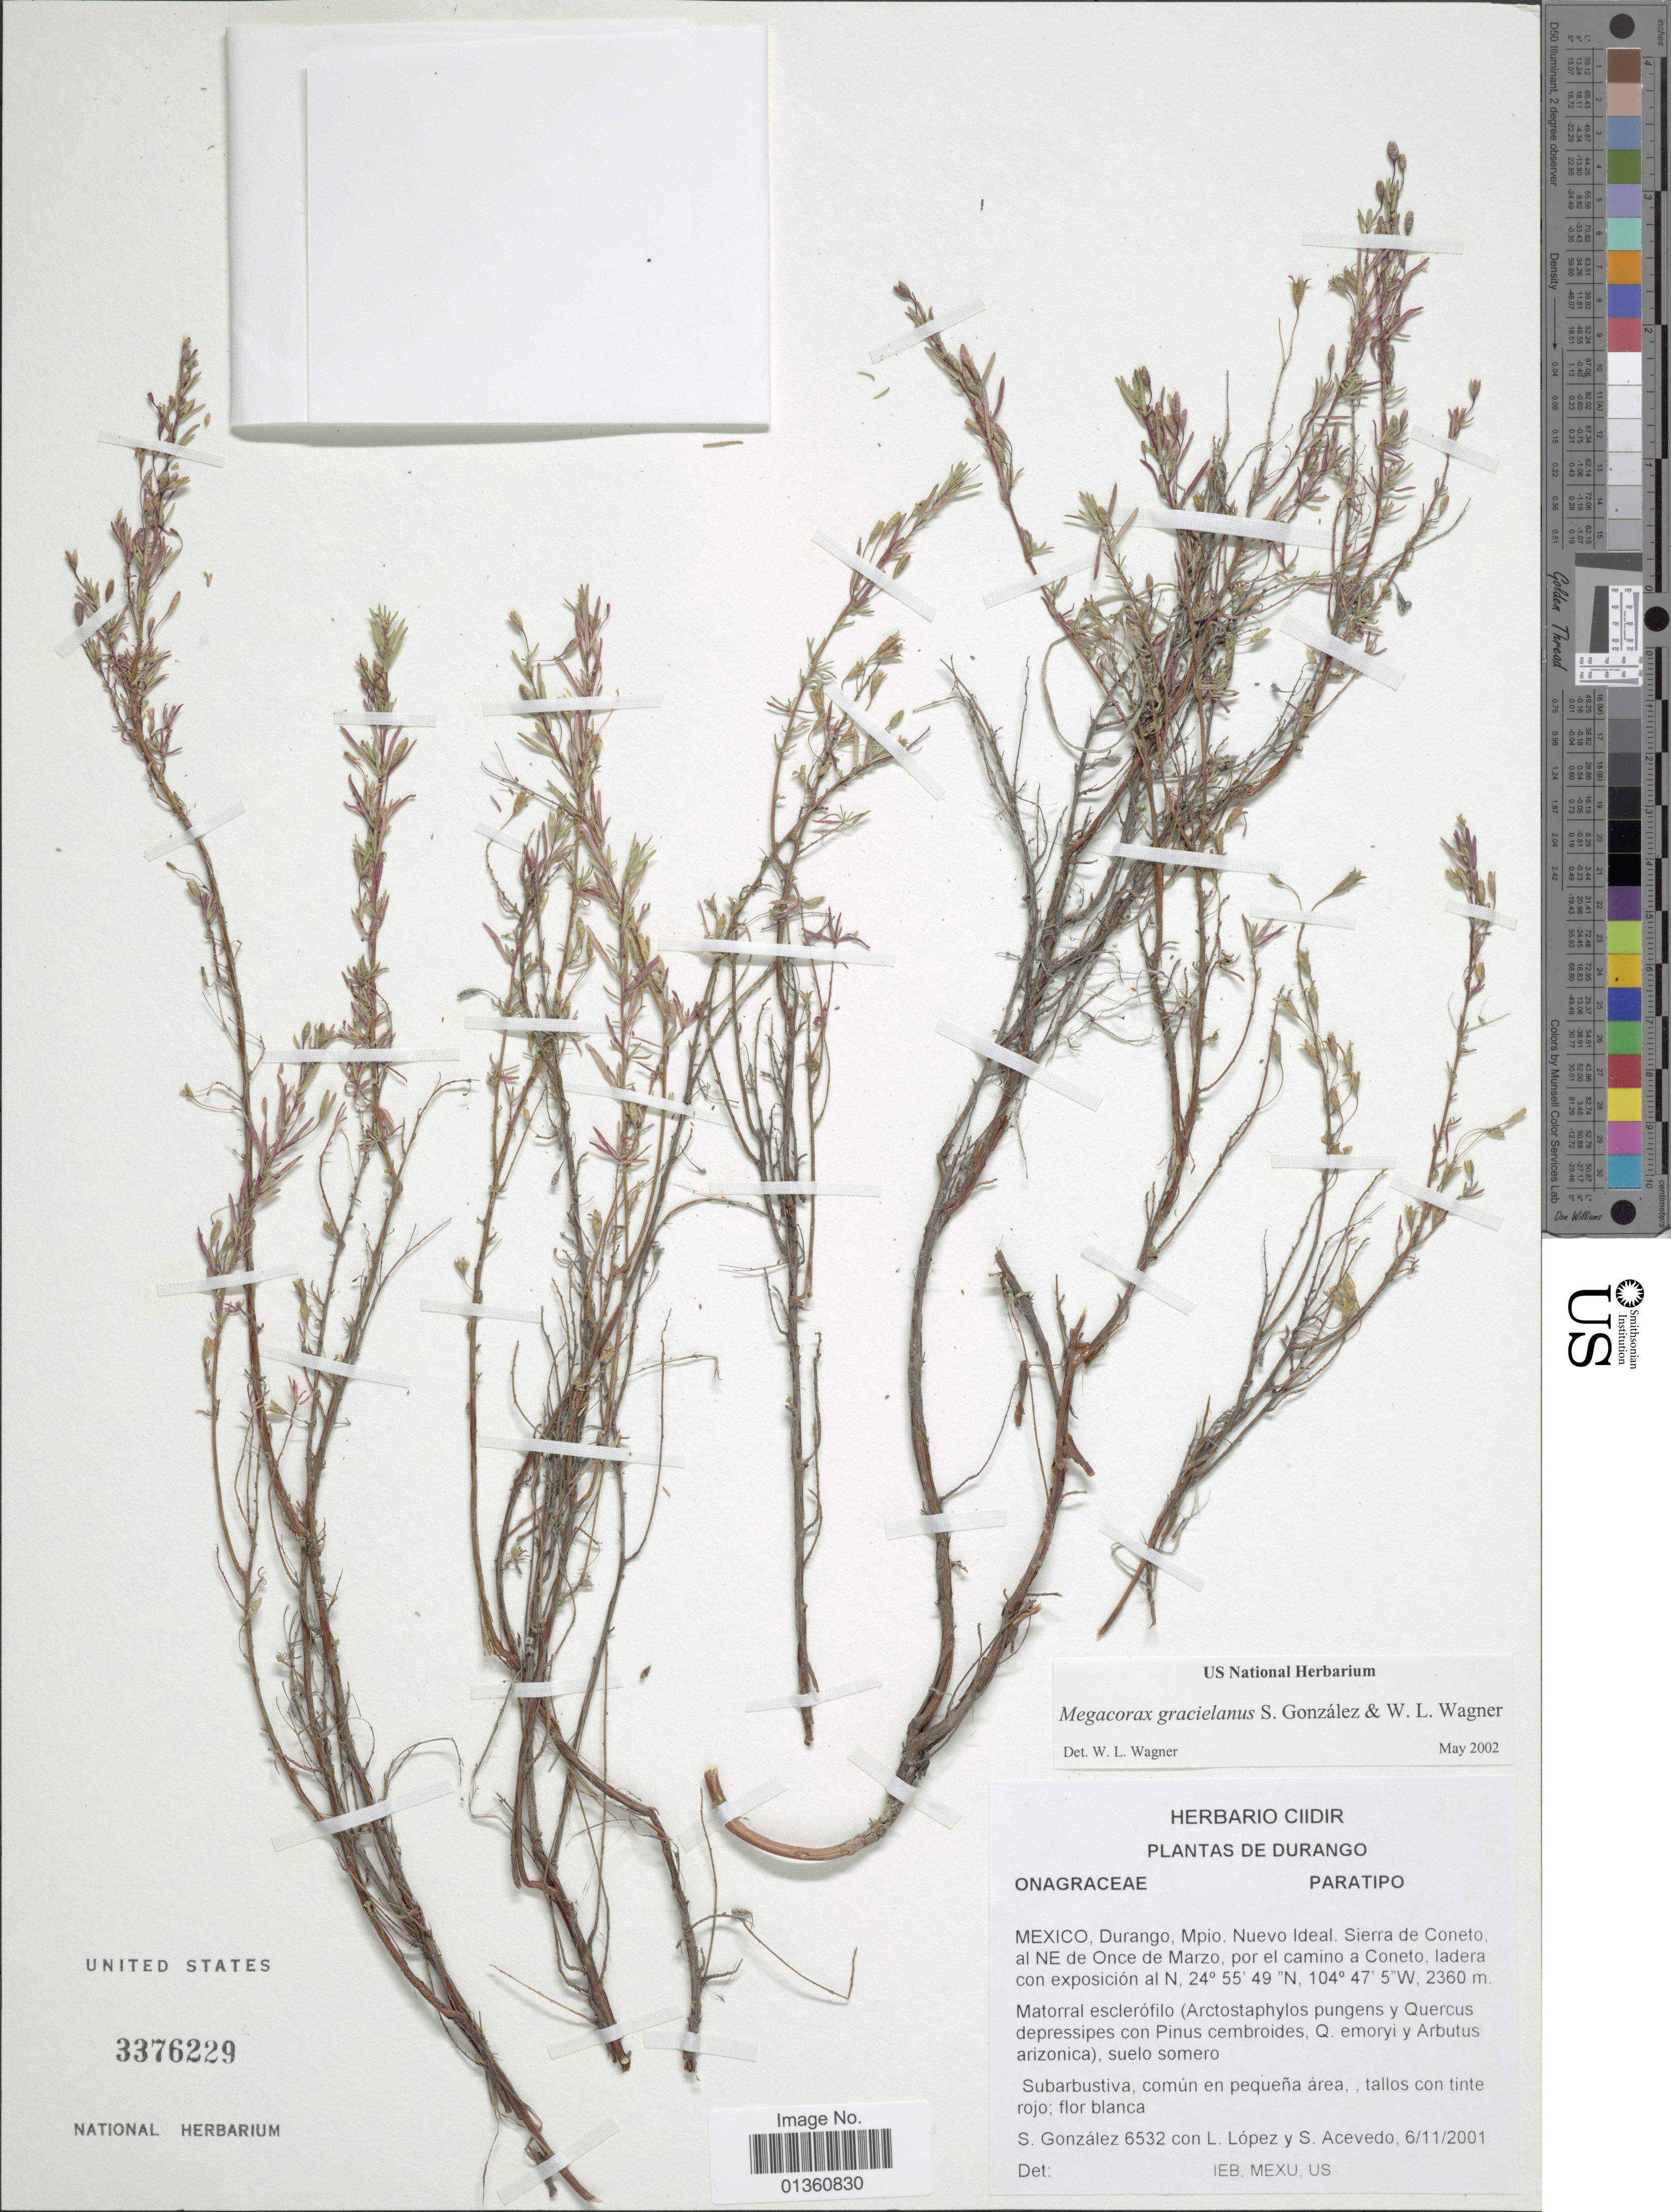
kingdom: Plantae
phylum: Tracheophyta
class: Magnoliopsida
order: Myrtales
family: Onagraceae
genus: Megacorax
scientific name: Megacorax gracielanus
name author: S. González & W.L. Wagner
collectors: S. González, L. López & S. Acevedo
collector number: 6532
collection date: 2001-11-06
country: Mexico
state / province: Durango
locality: Mpio. Nuevo Ideal. Sierra de Coneto, al NE de Once de Marzo, por el camino a Coneto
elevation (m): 2360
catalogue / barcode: US 3376229